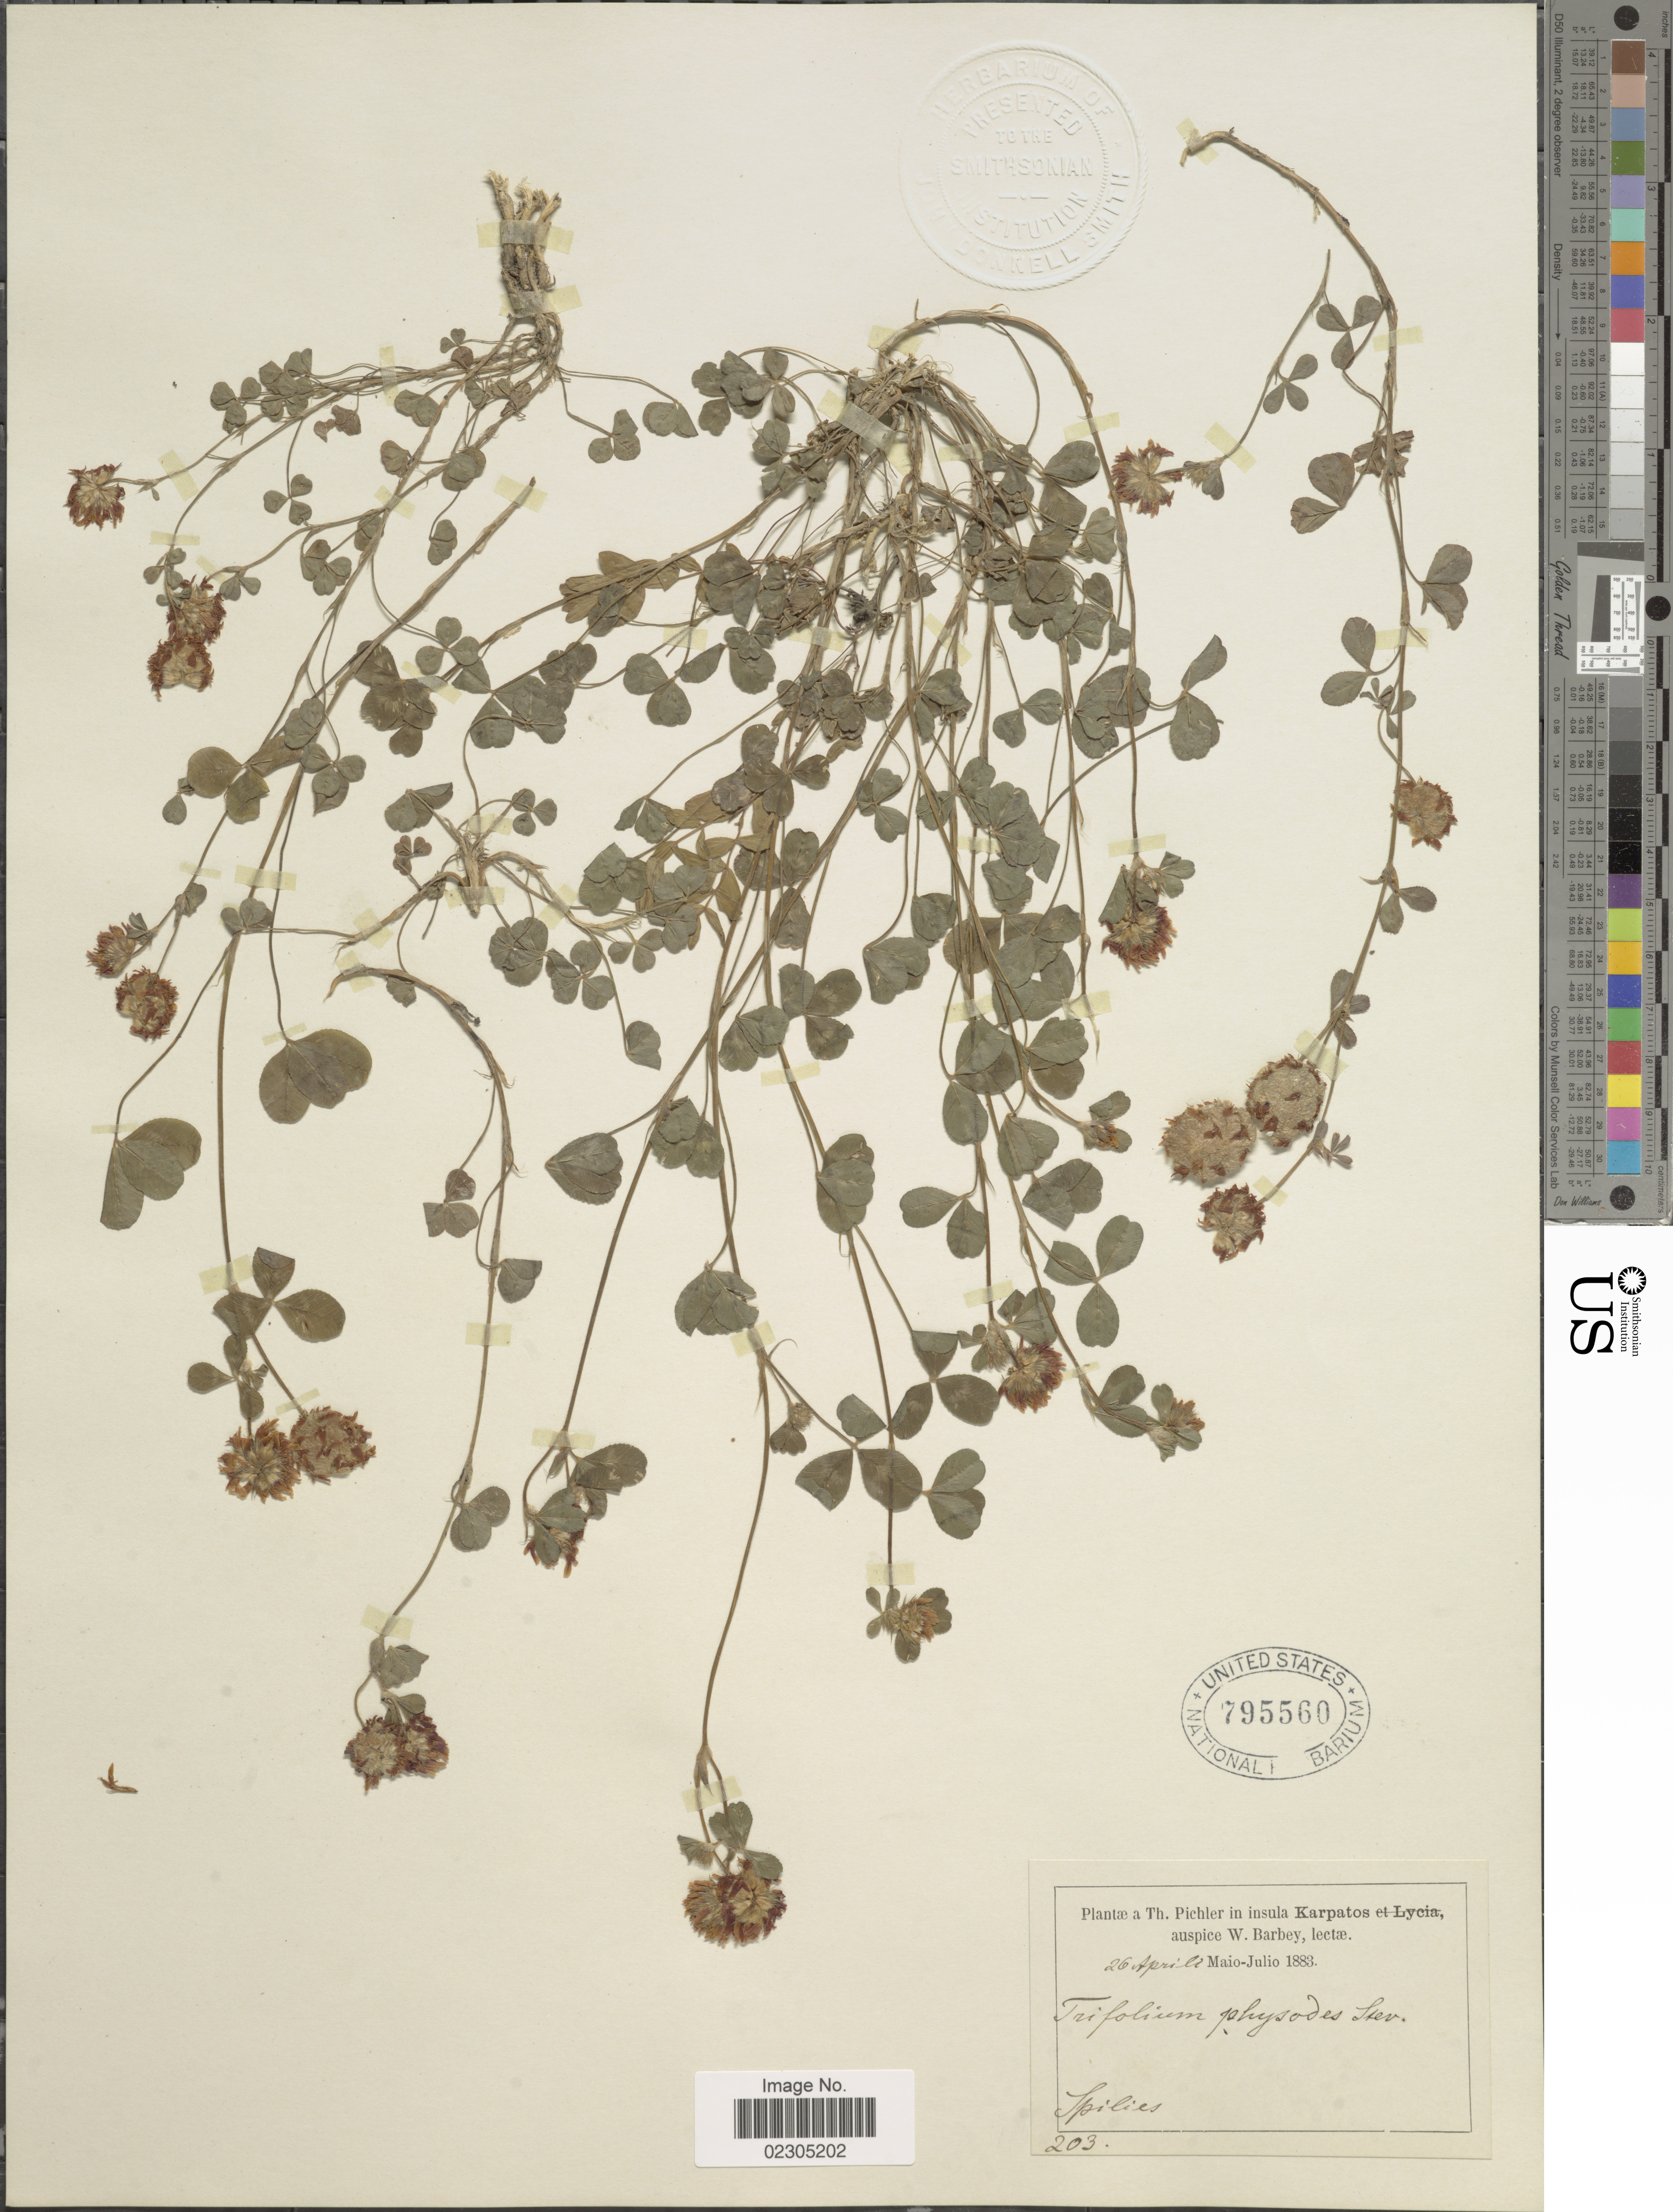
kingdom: Plantae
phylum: Tracheophyta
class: Magnoliopsida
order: Fabales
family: Fabaceae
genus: Trifolium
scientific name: Trifolium physodes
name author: M. Bieb.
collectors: T. Pichler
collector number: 203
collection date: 1883-04-26/1883-07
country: Greece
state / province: South Aegean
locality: Karpatos. Ipilies.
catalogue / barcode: US 795560